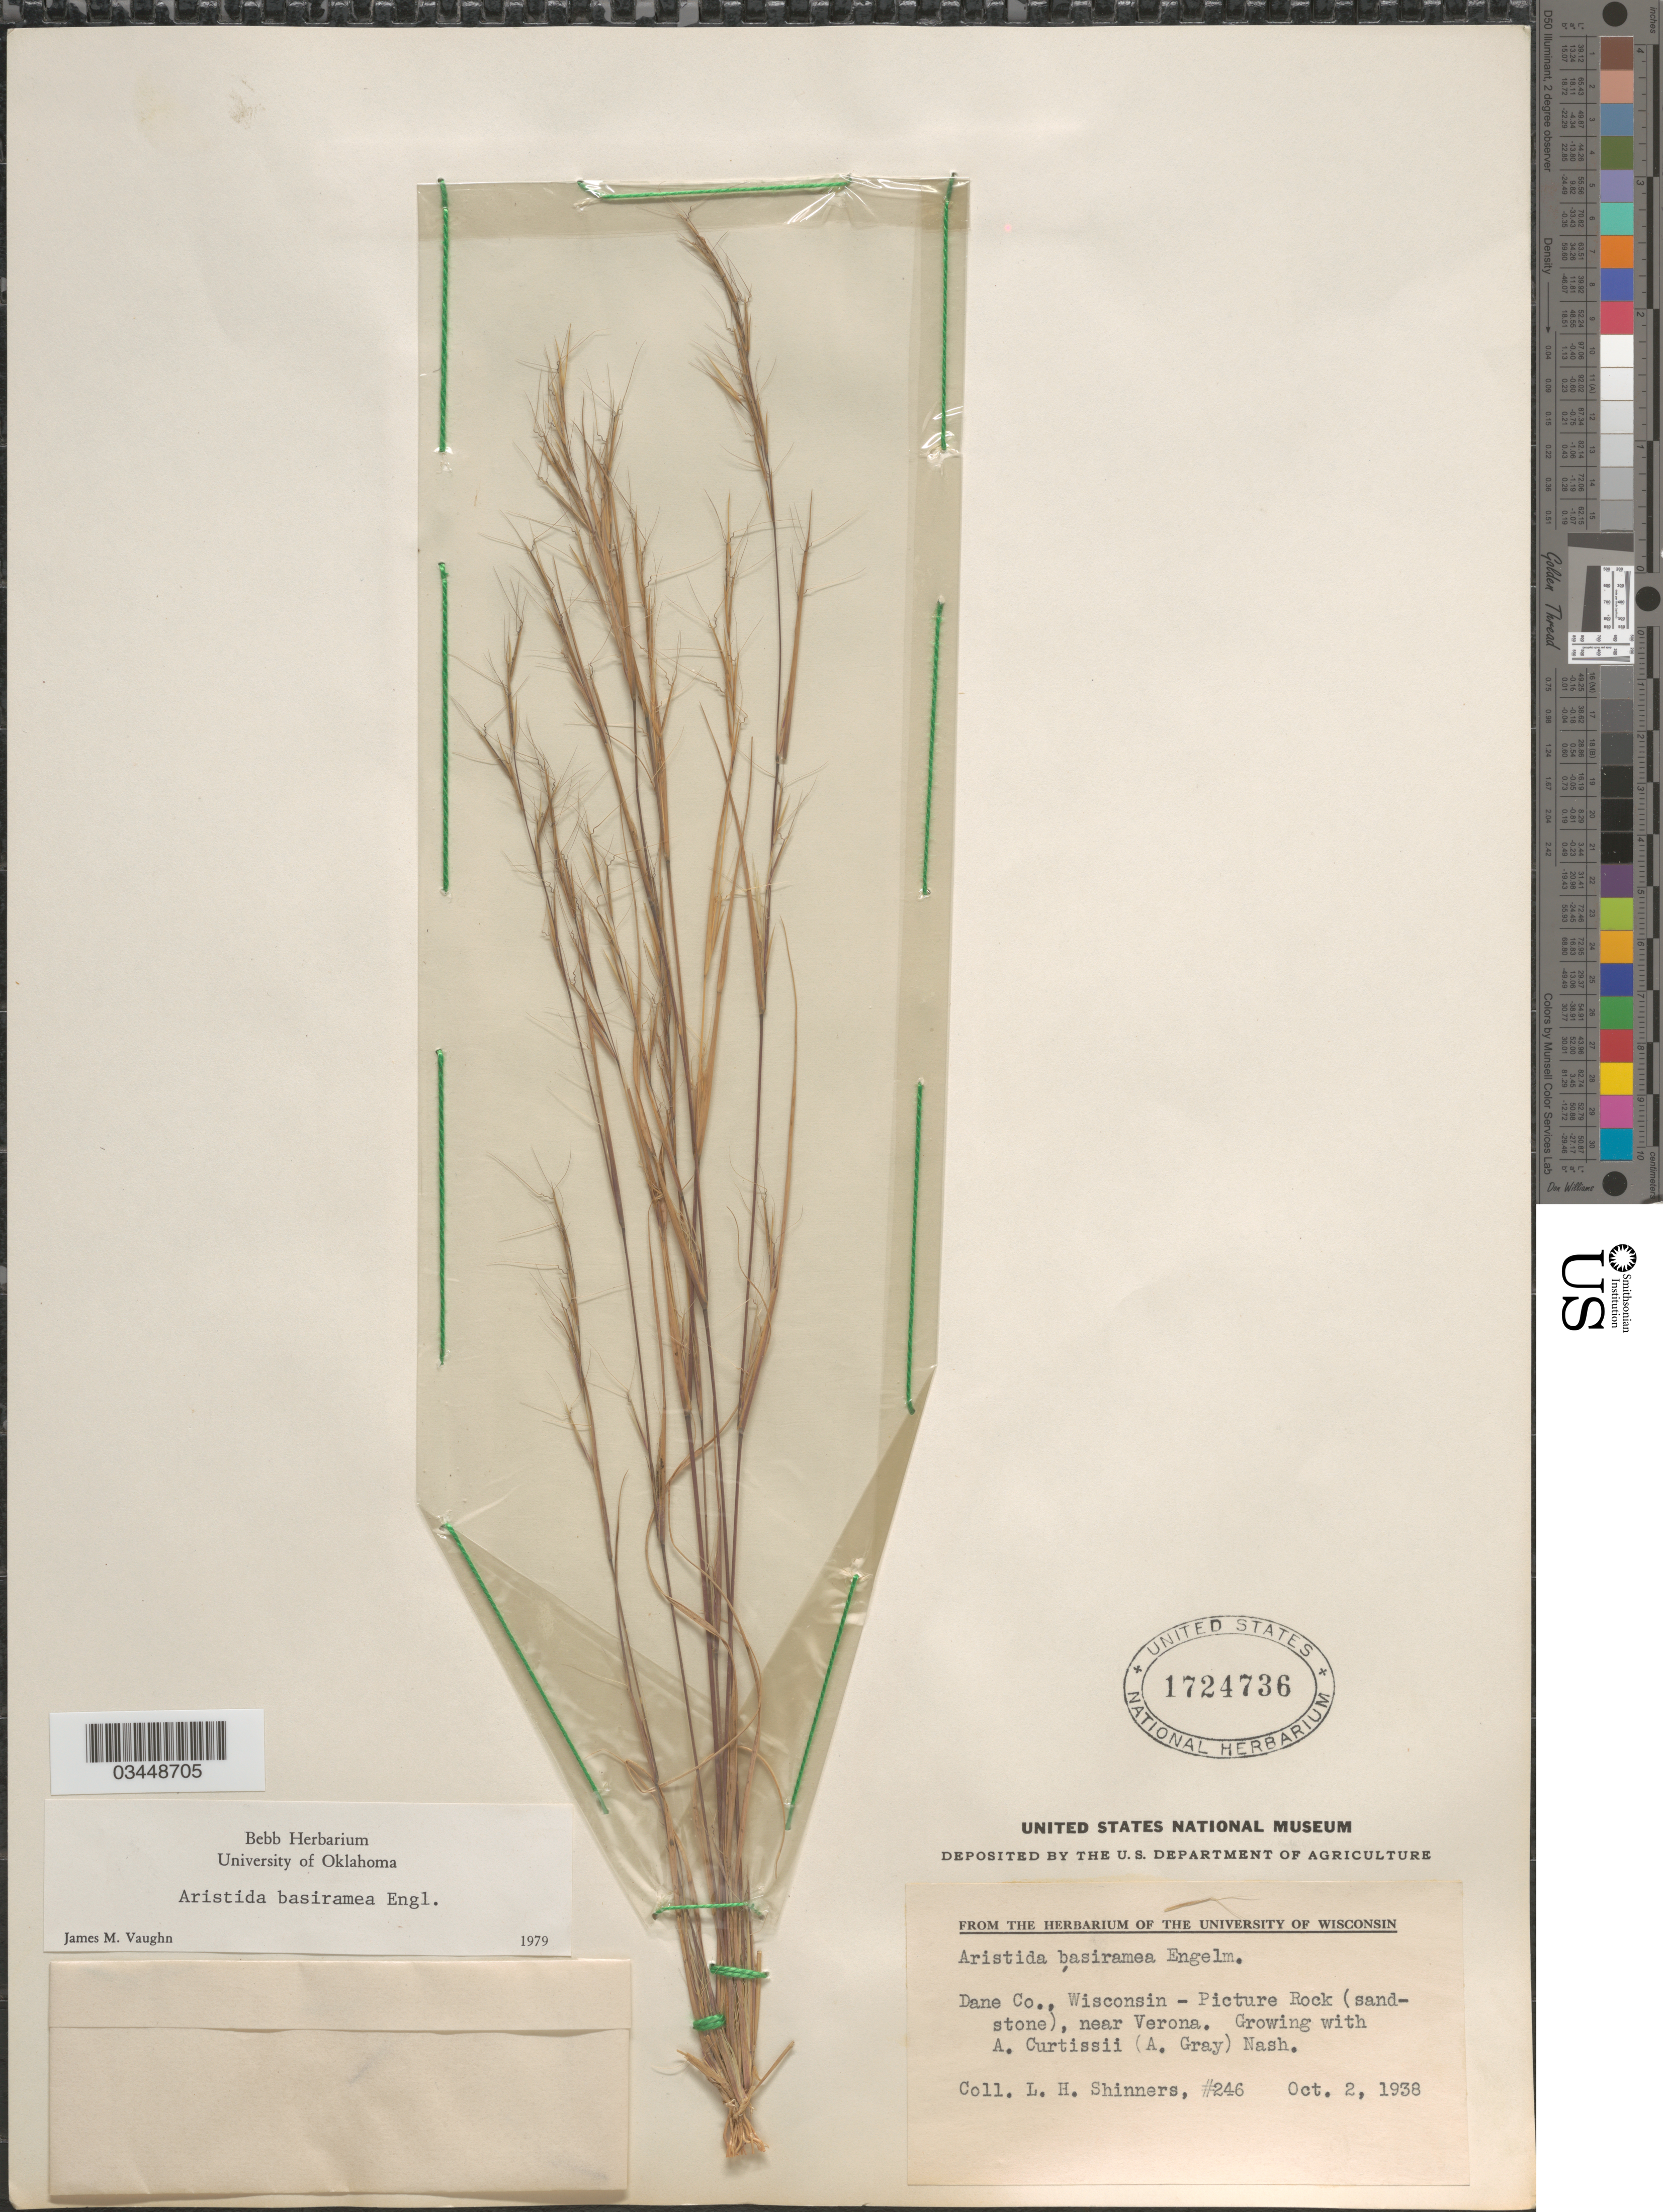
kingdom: Plantae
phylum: Tracheophyta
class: Liliopsida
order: Poales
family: Poaceae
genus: Aristida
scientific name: Aristida basiramea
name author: Engelm. ex Vasey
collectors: L. H. Shinners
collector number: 246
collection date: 1938-10-02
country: United States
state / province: Wisconsin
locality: Dane Co. - Picture Rock (sand-stone), near Verona.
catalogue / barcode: US 1724736